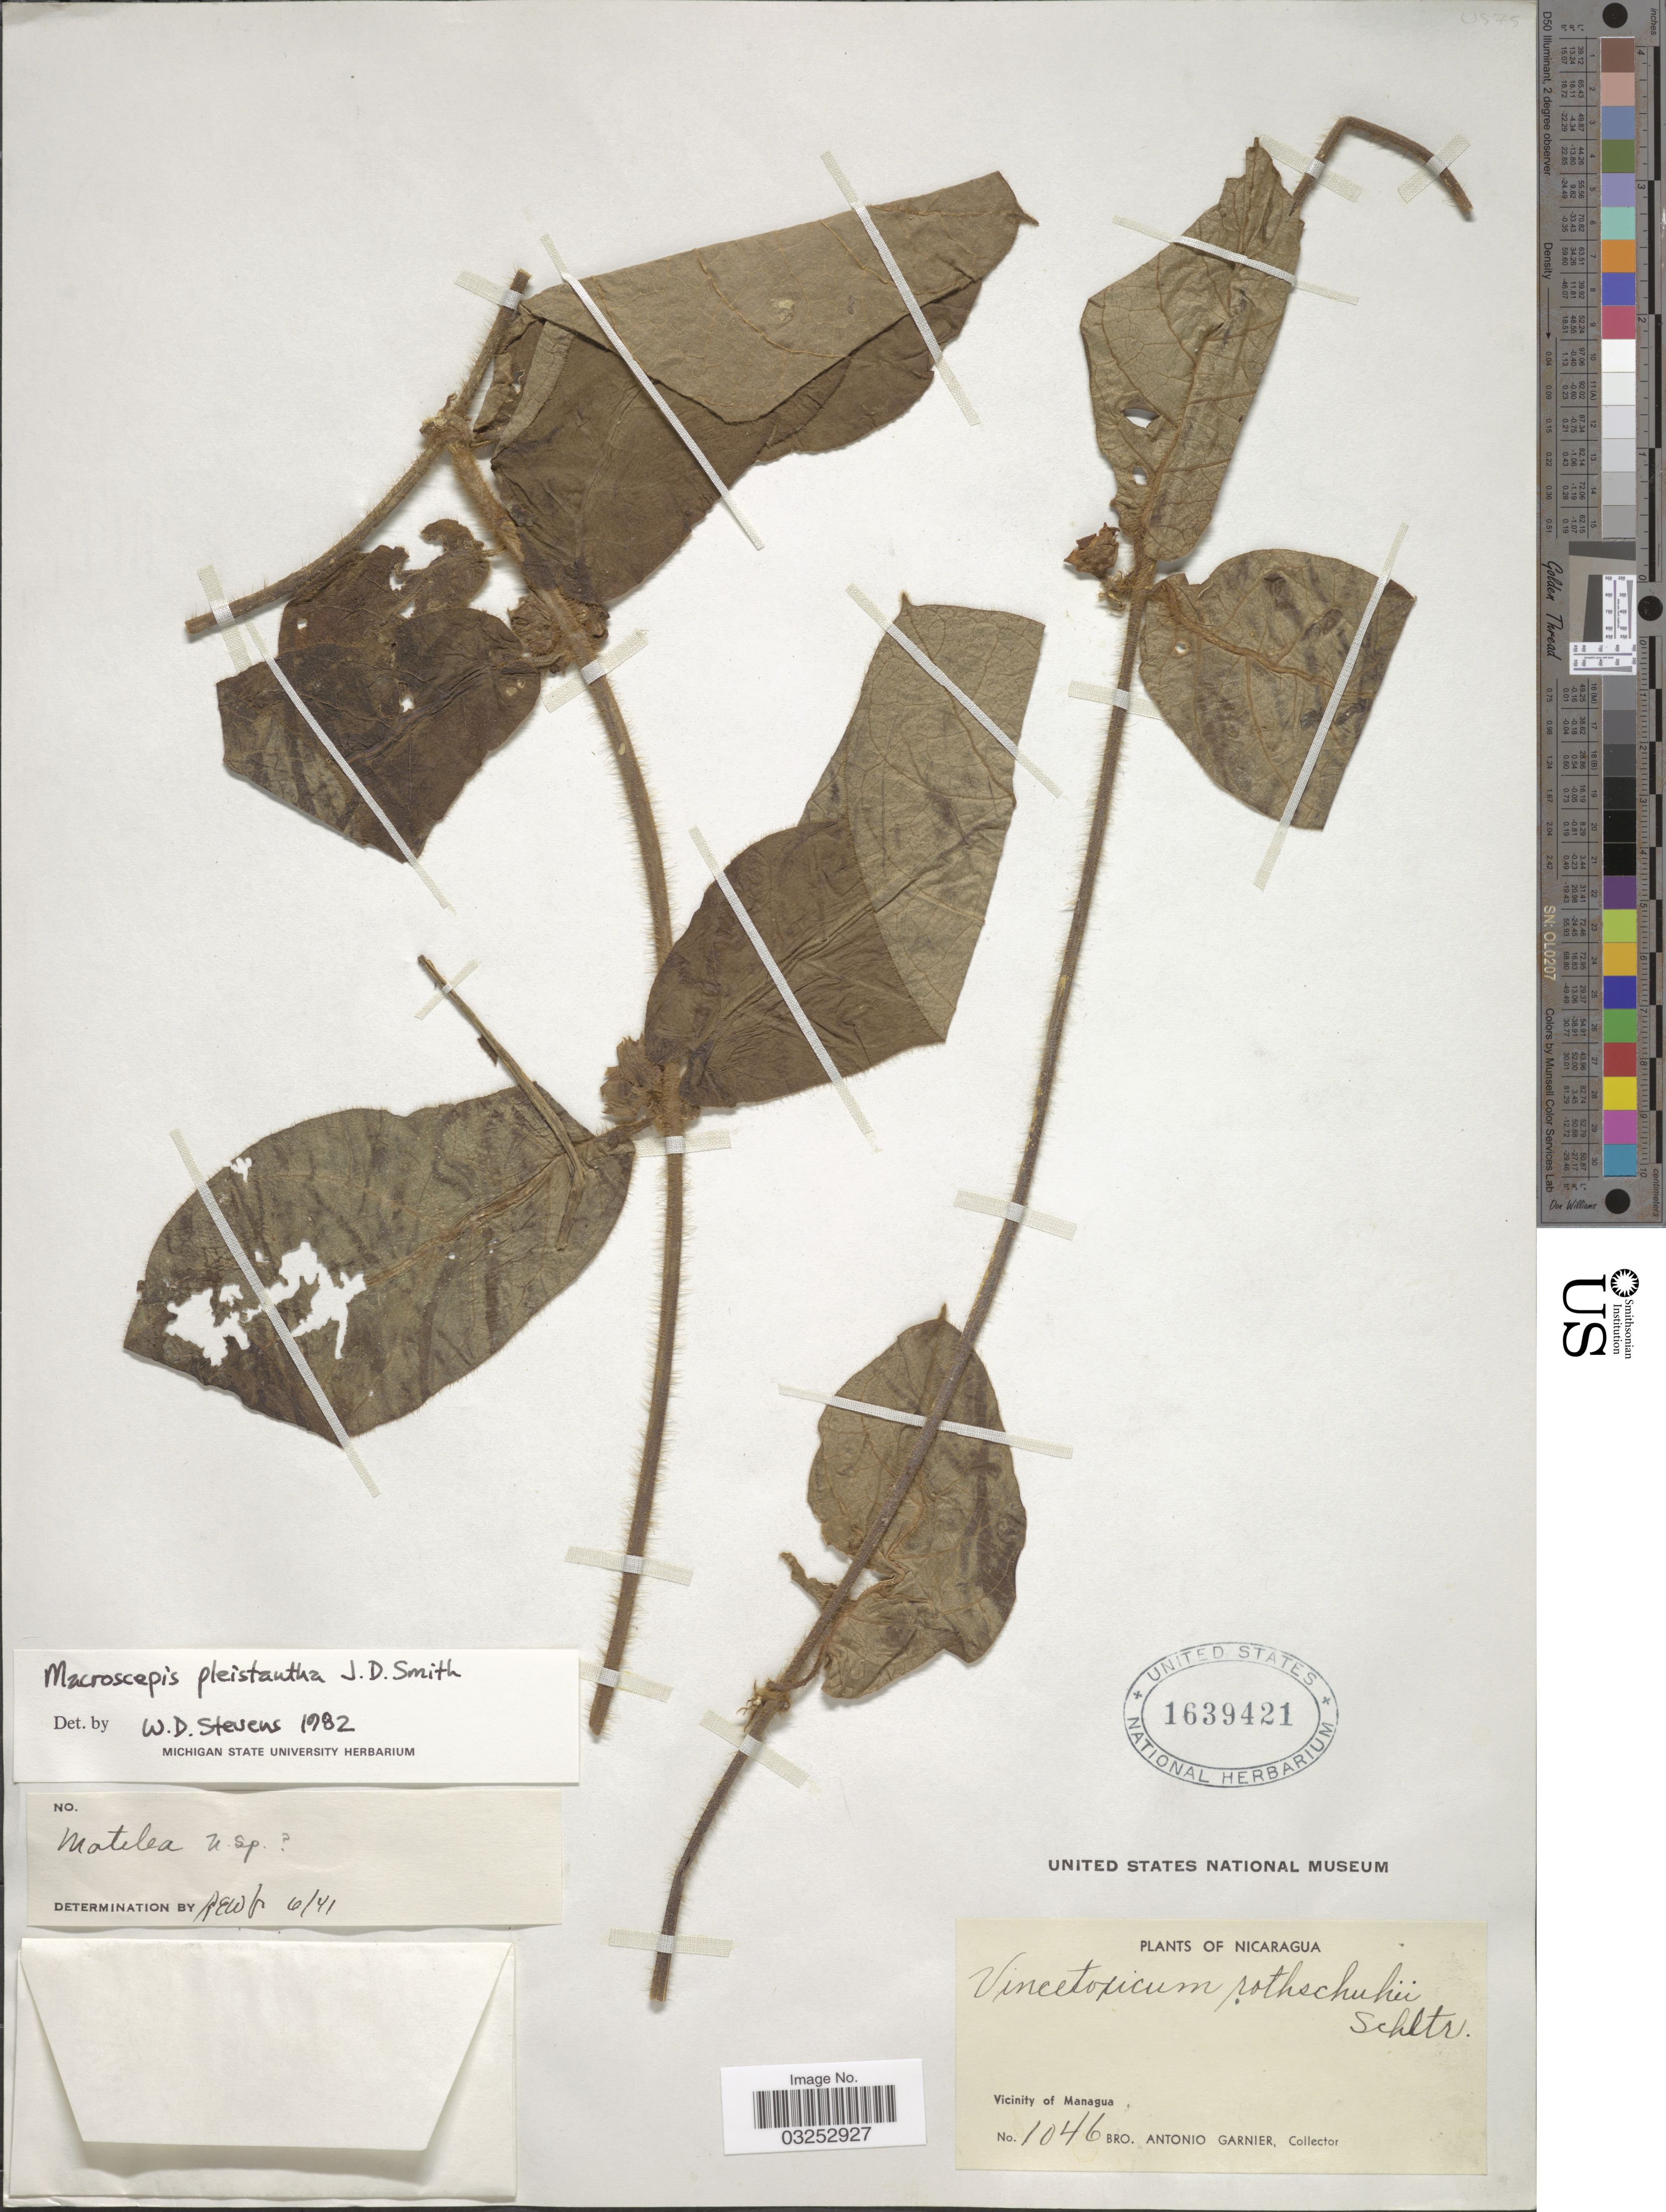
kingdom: Plantae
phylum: Tracheophyta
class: Magnoliopsida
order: Gentianales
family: Apocynaceae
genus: Macroscepis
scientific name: Macroscepis pleistantha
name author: Donn. Sm.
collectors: Bro. A. Garnier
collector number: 1046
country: Nicaragua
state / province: Managua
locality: Vicinity of Managua.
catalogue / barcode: US 1639421